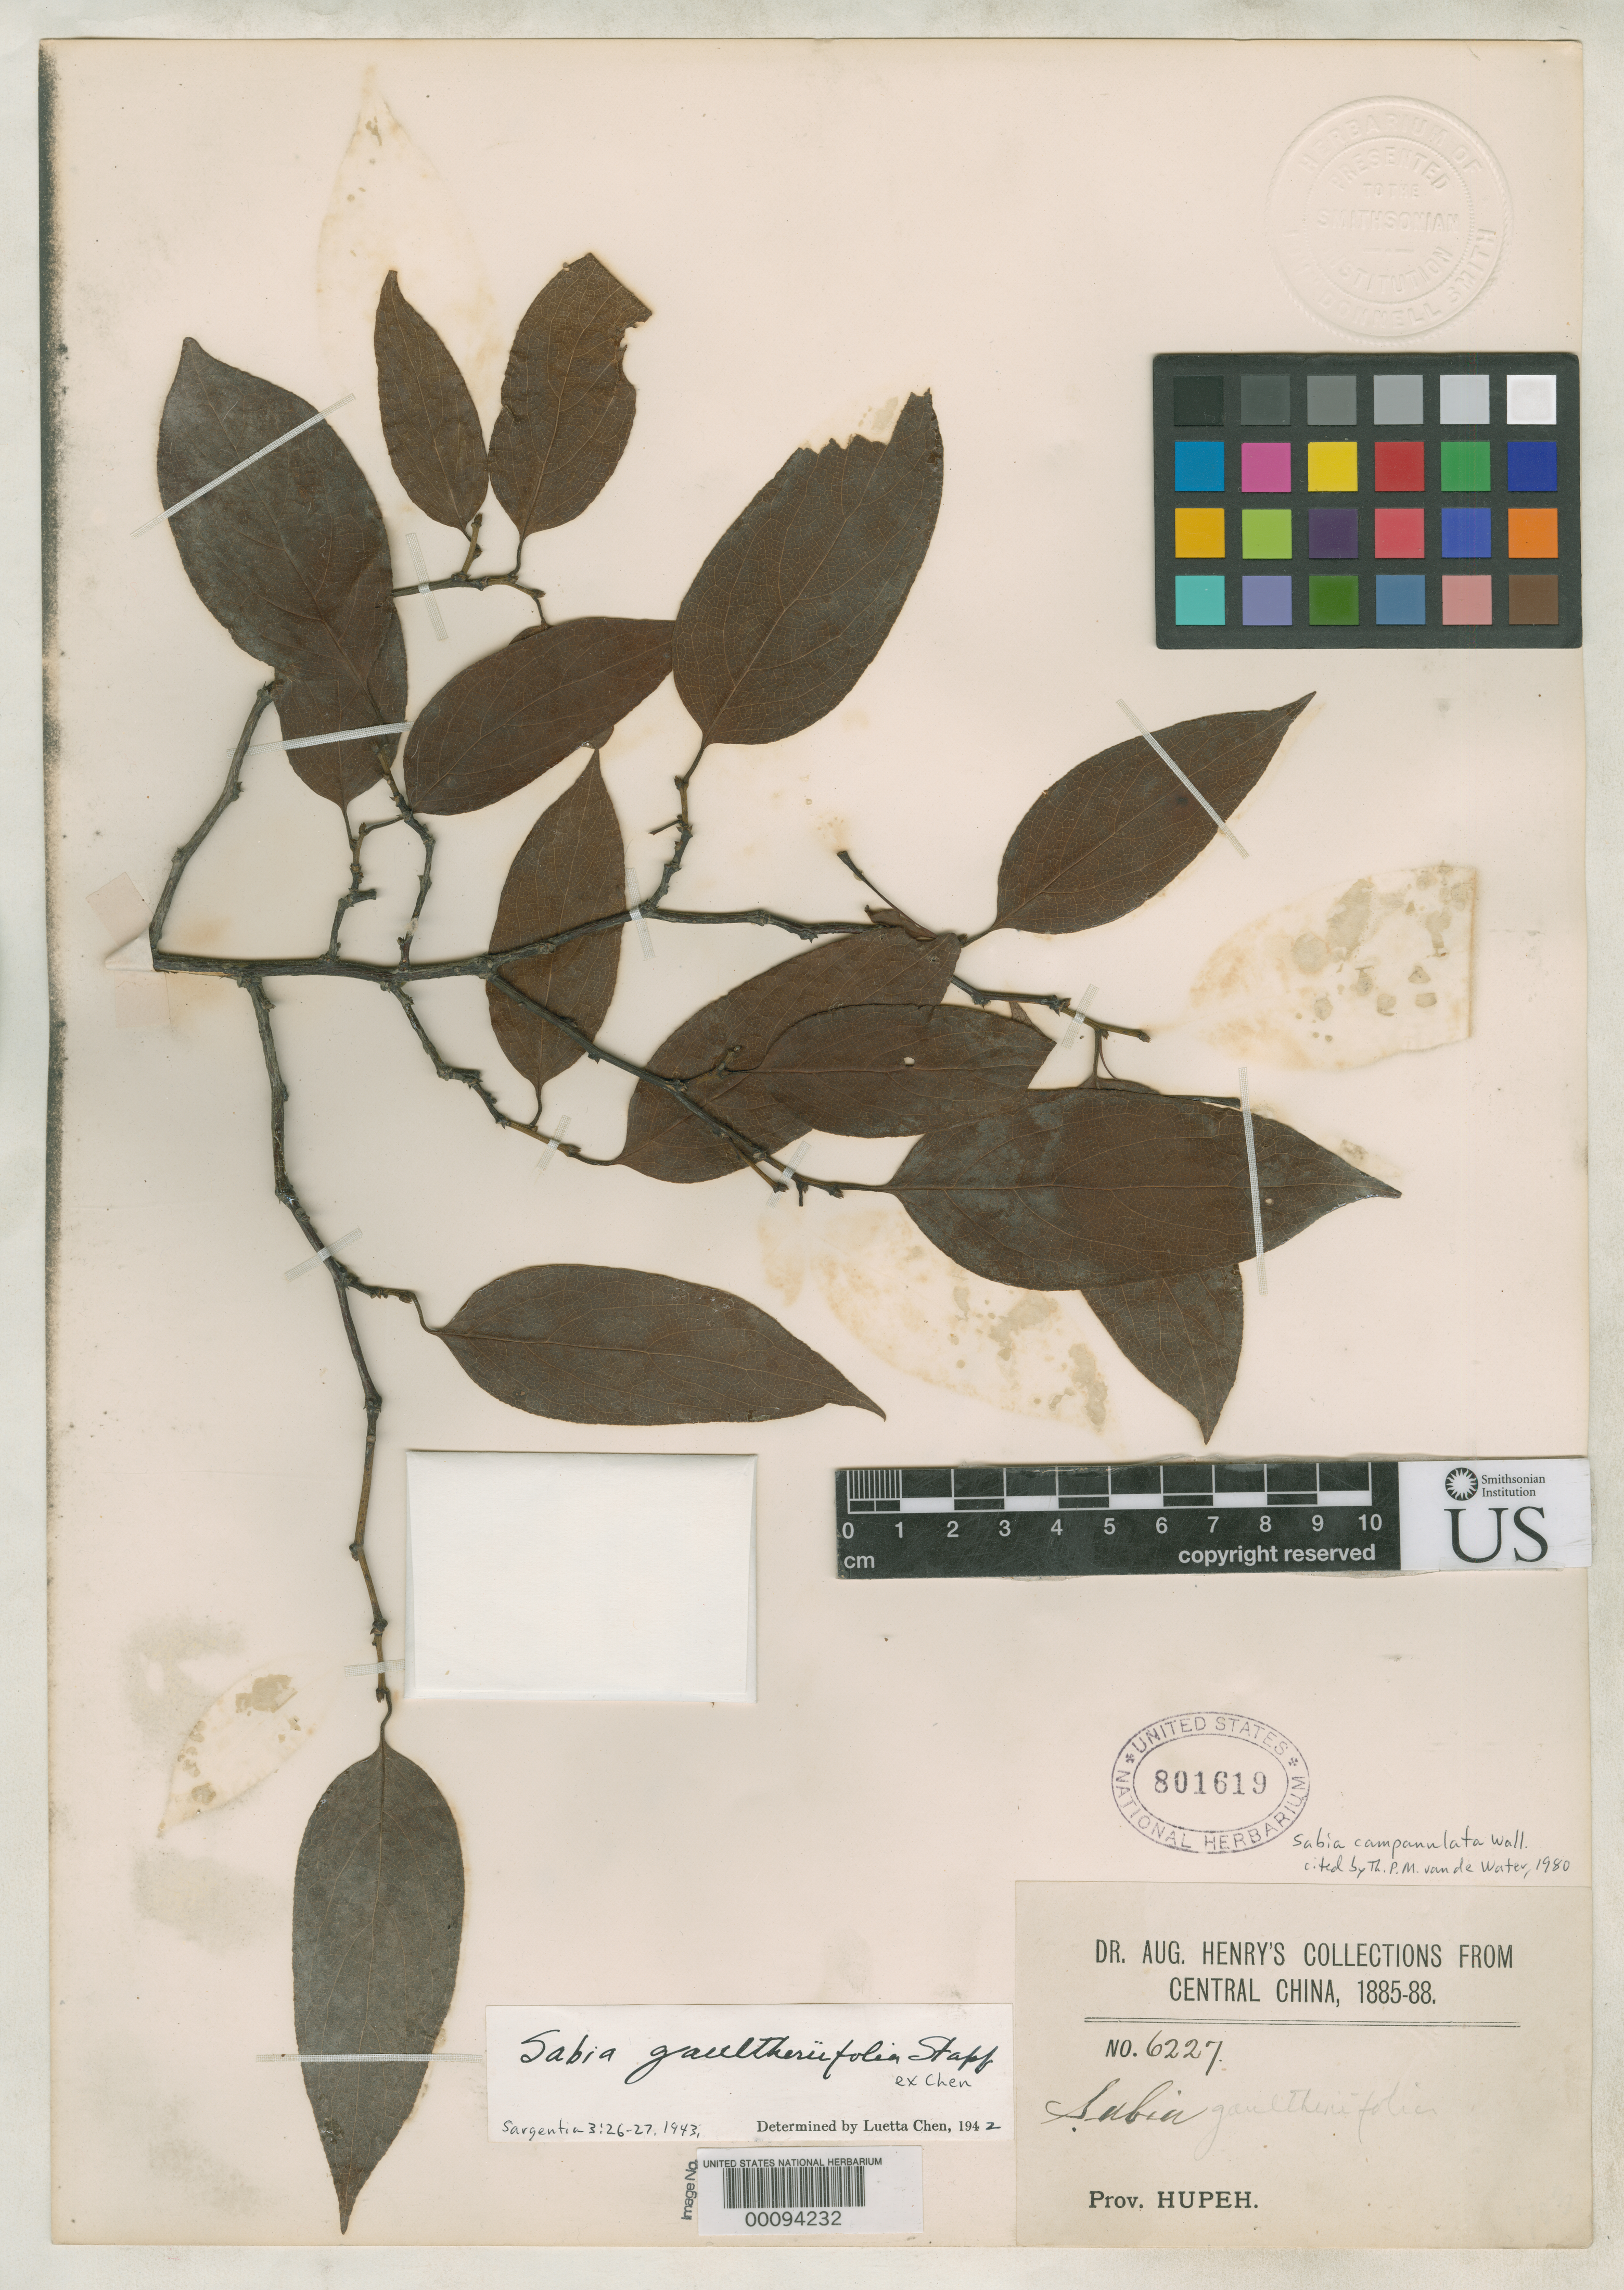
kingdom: Plantae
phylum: Tracheophyta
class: Magnoliopsida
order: Proteales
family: Sabiaceae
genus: Sabia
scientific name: Sabia gaultheriifolia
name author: Stapf in Luetta Chen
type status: Isotype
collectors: A. Henry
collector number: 6227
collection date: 1885/1888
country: China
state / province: Hubei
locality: Central China. Prov. Hupeh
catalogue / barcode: US 801619